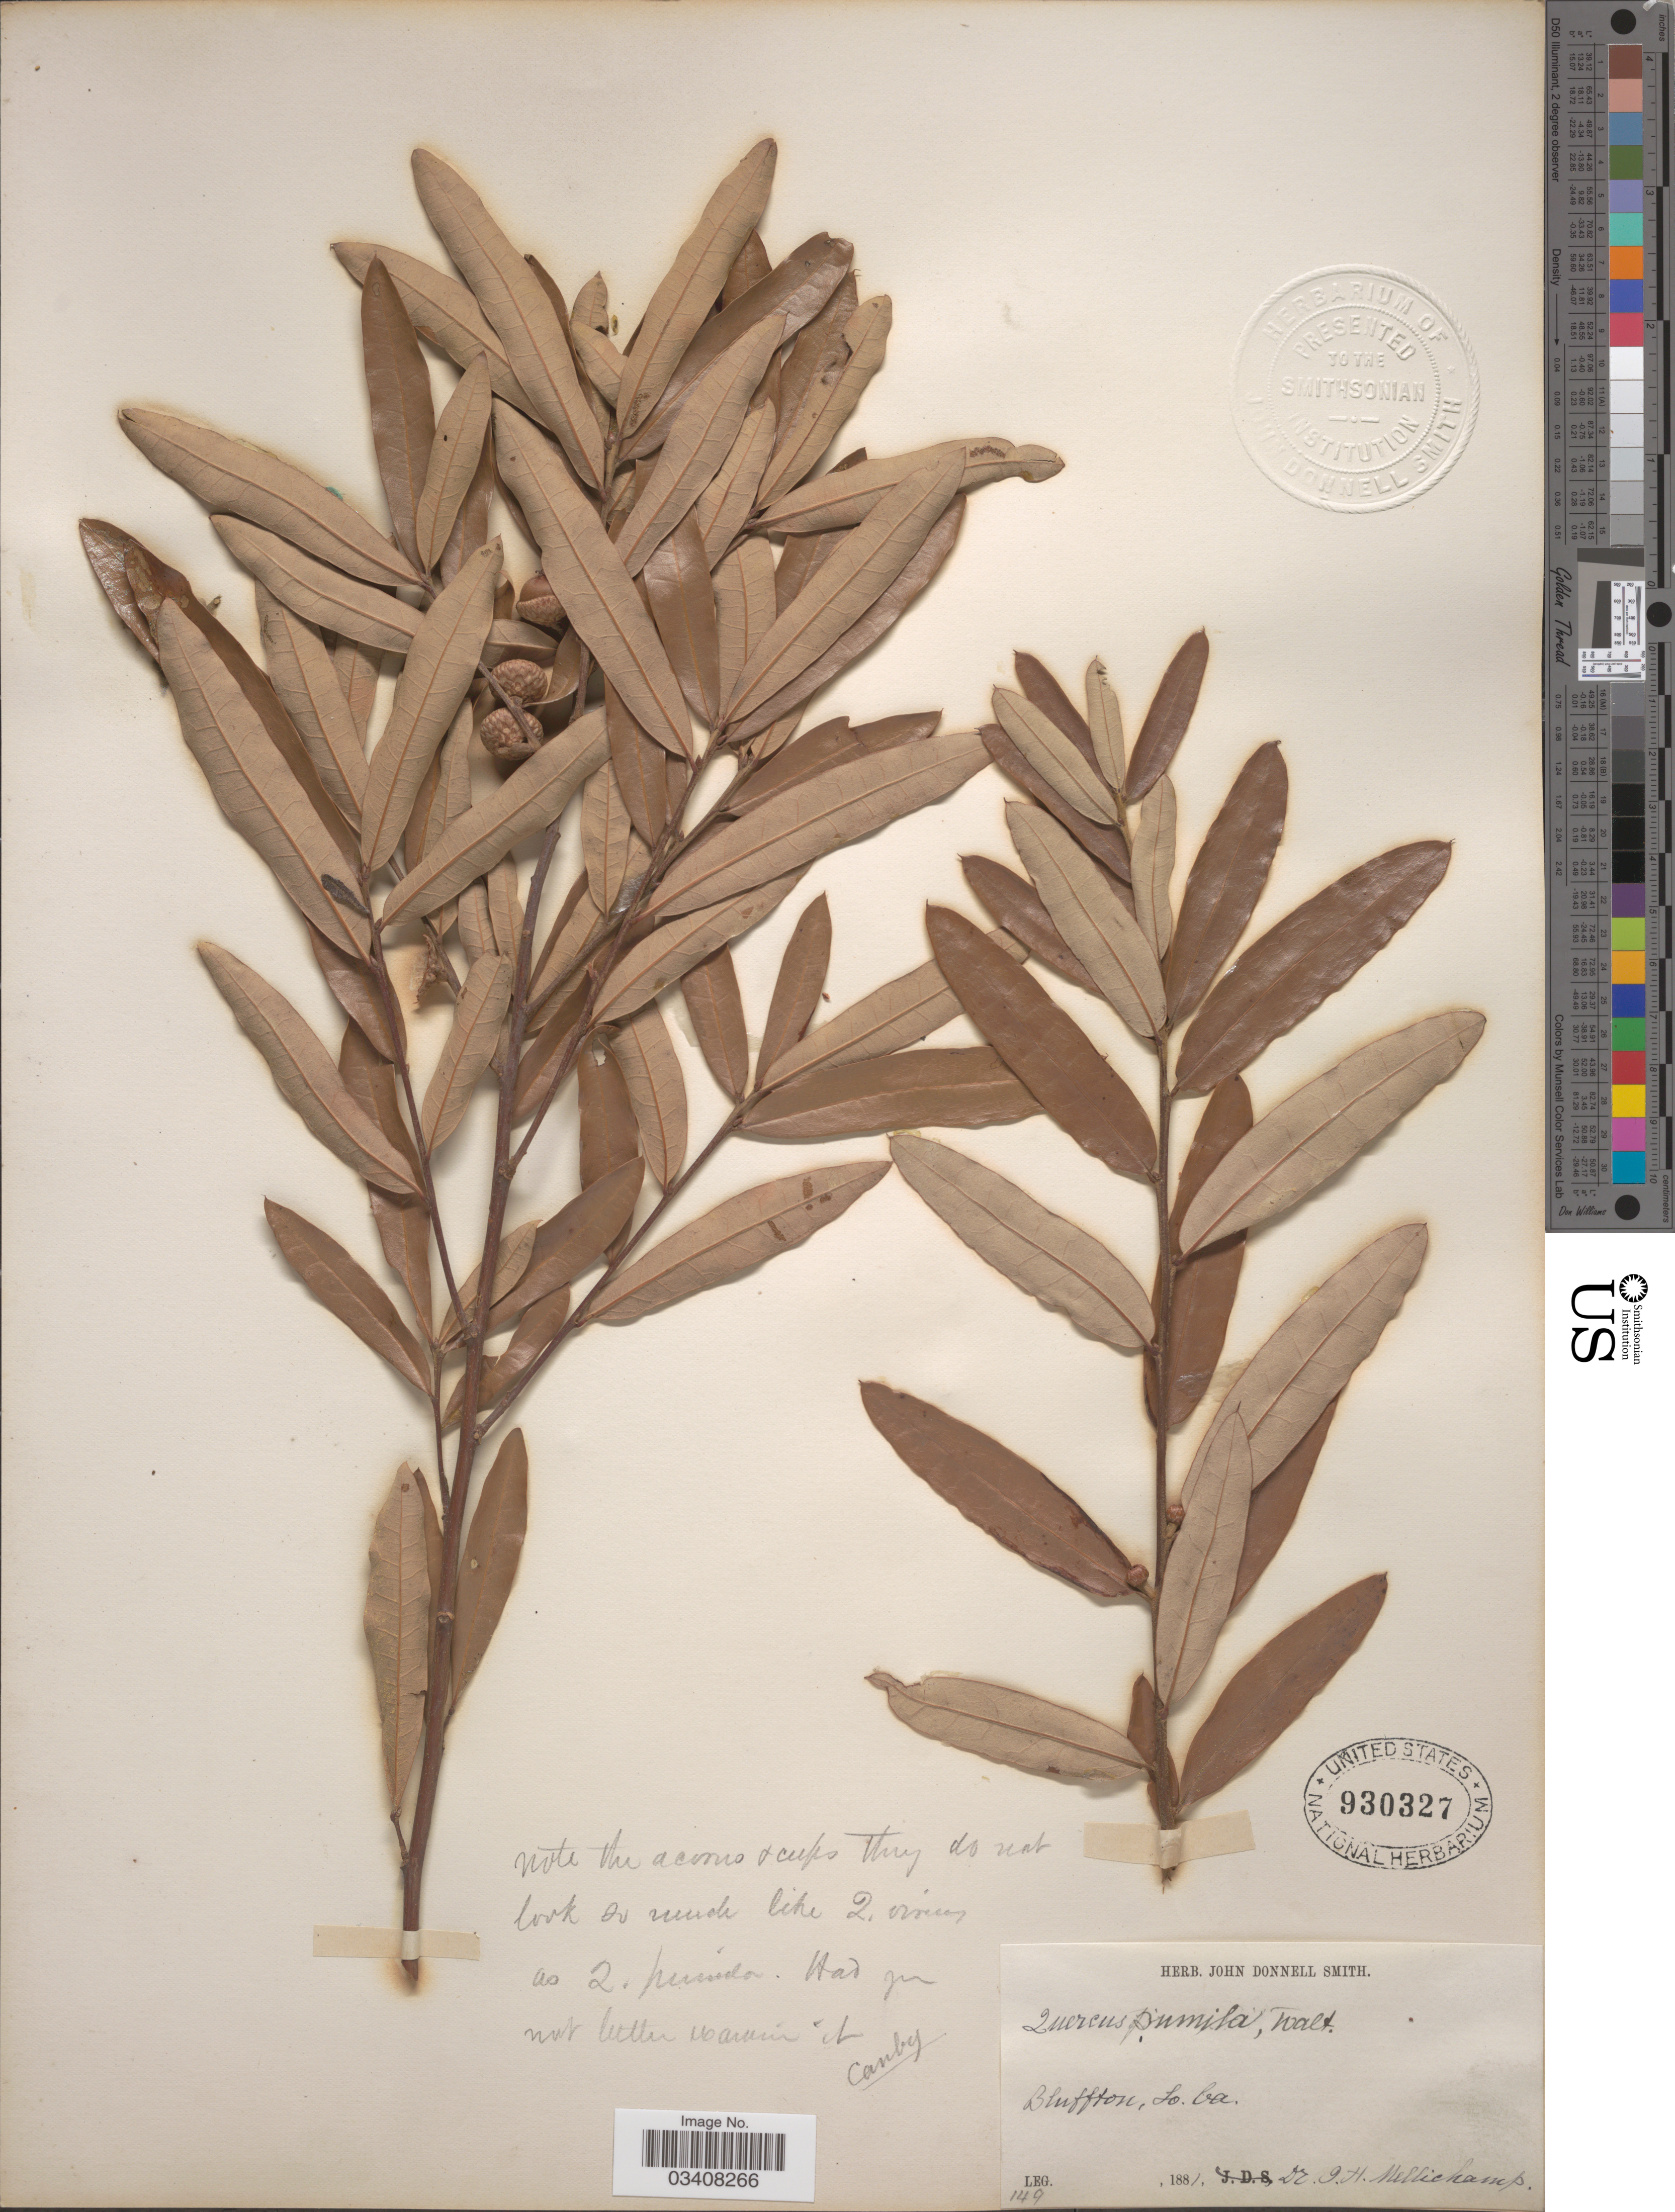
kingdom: Plantae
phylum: Tracheophyta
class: Magnoliopsida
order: Fagales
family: Fagaceae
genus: Quercus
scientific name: Quercus pumila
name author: Walter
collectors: J. H. Mellichamp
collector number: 149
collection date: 1881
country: United States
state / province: South Carolina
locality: Bluffton.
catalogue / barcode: US 930327